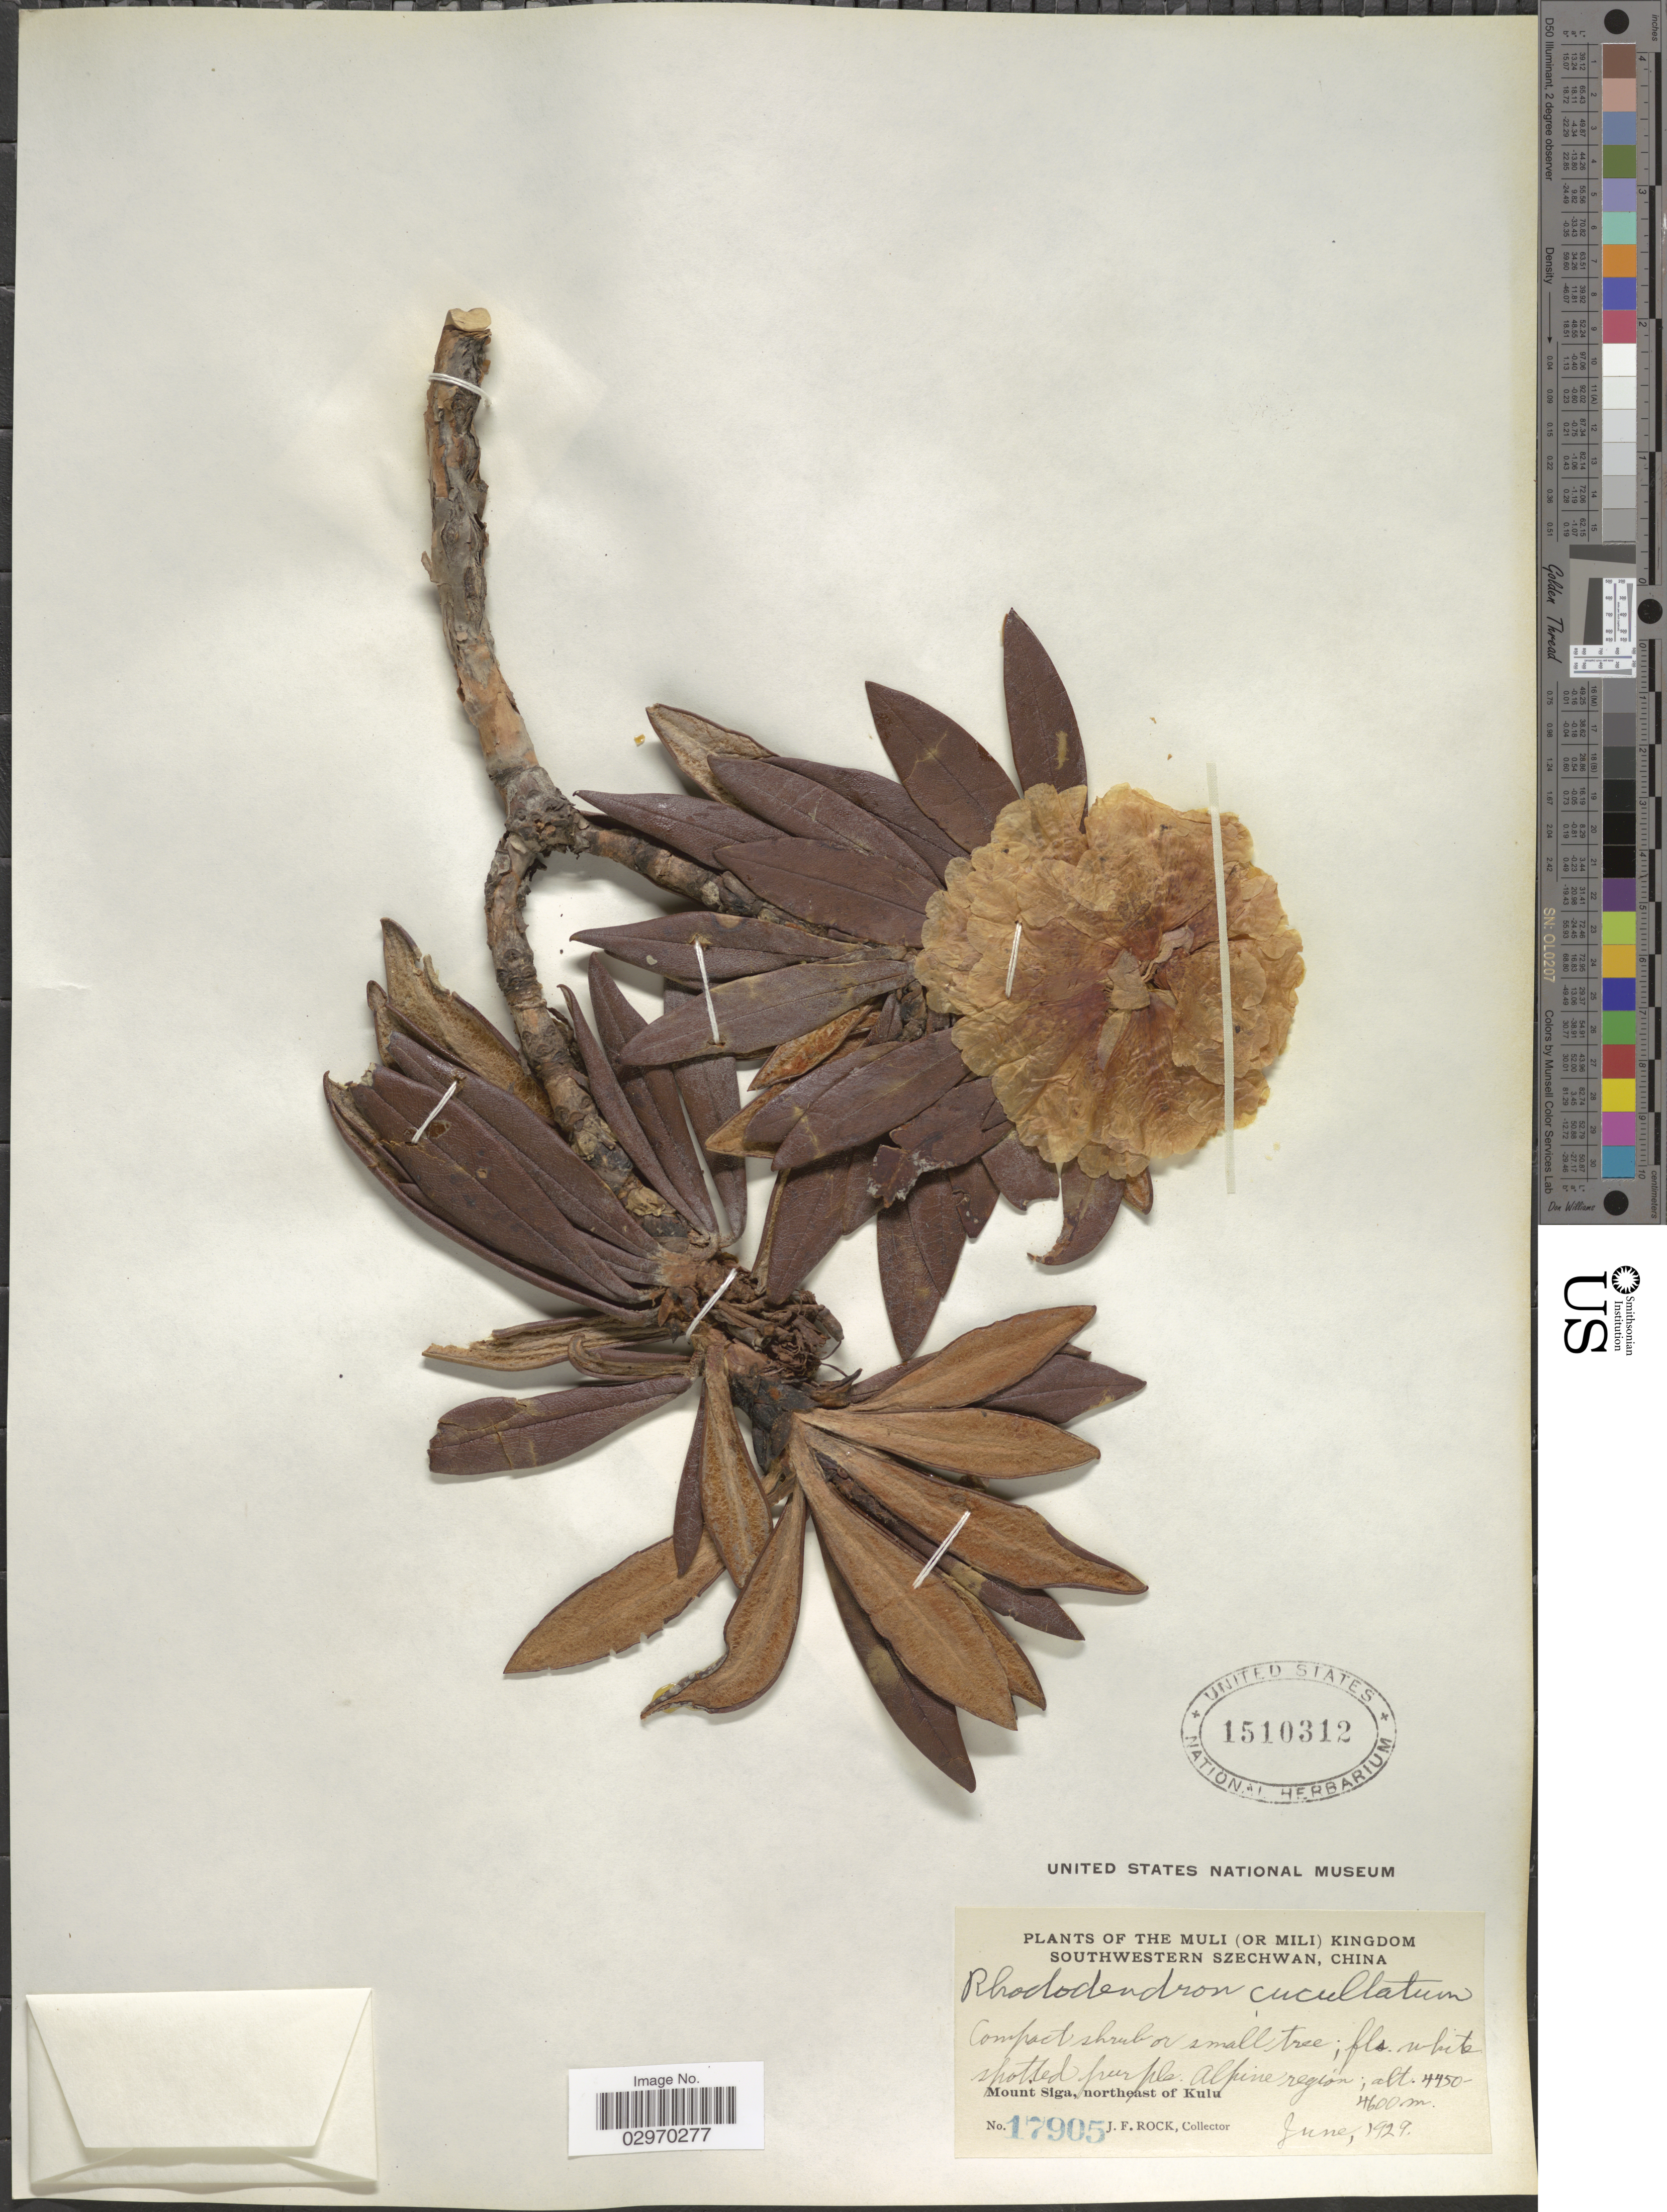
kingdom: Plantae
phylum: Tracheophyta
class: Magnoliopsida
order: Ericales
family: Ericaceae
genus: Rhododendron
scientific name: Rhododendron cucullatum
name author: Hand.-Mazz.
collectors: J. Rock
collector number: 17905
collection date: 1929-06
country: China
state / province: Sichuan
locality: The Muli (or Mili) Kingdom, southwestern Szechwan, Mount Siga, northeast of Kulu. Alpine region.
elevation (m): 4450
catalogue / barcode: US 1510312